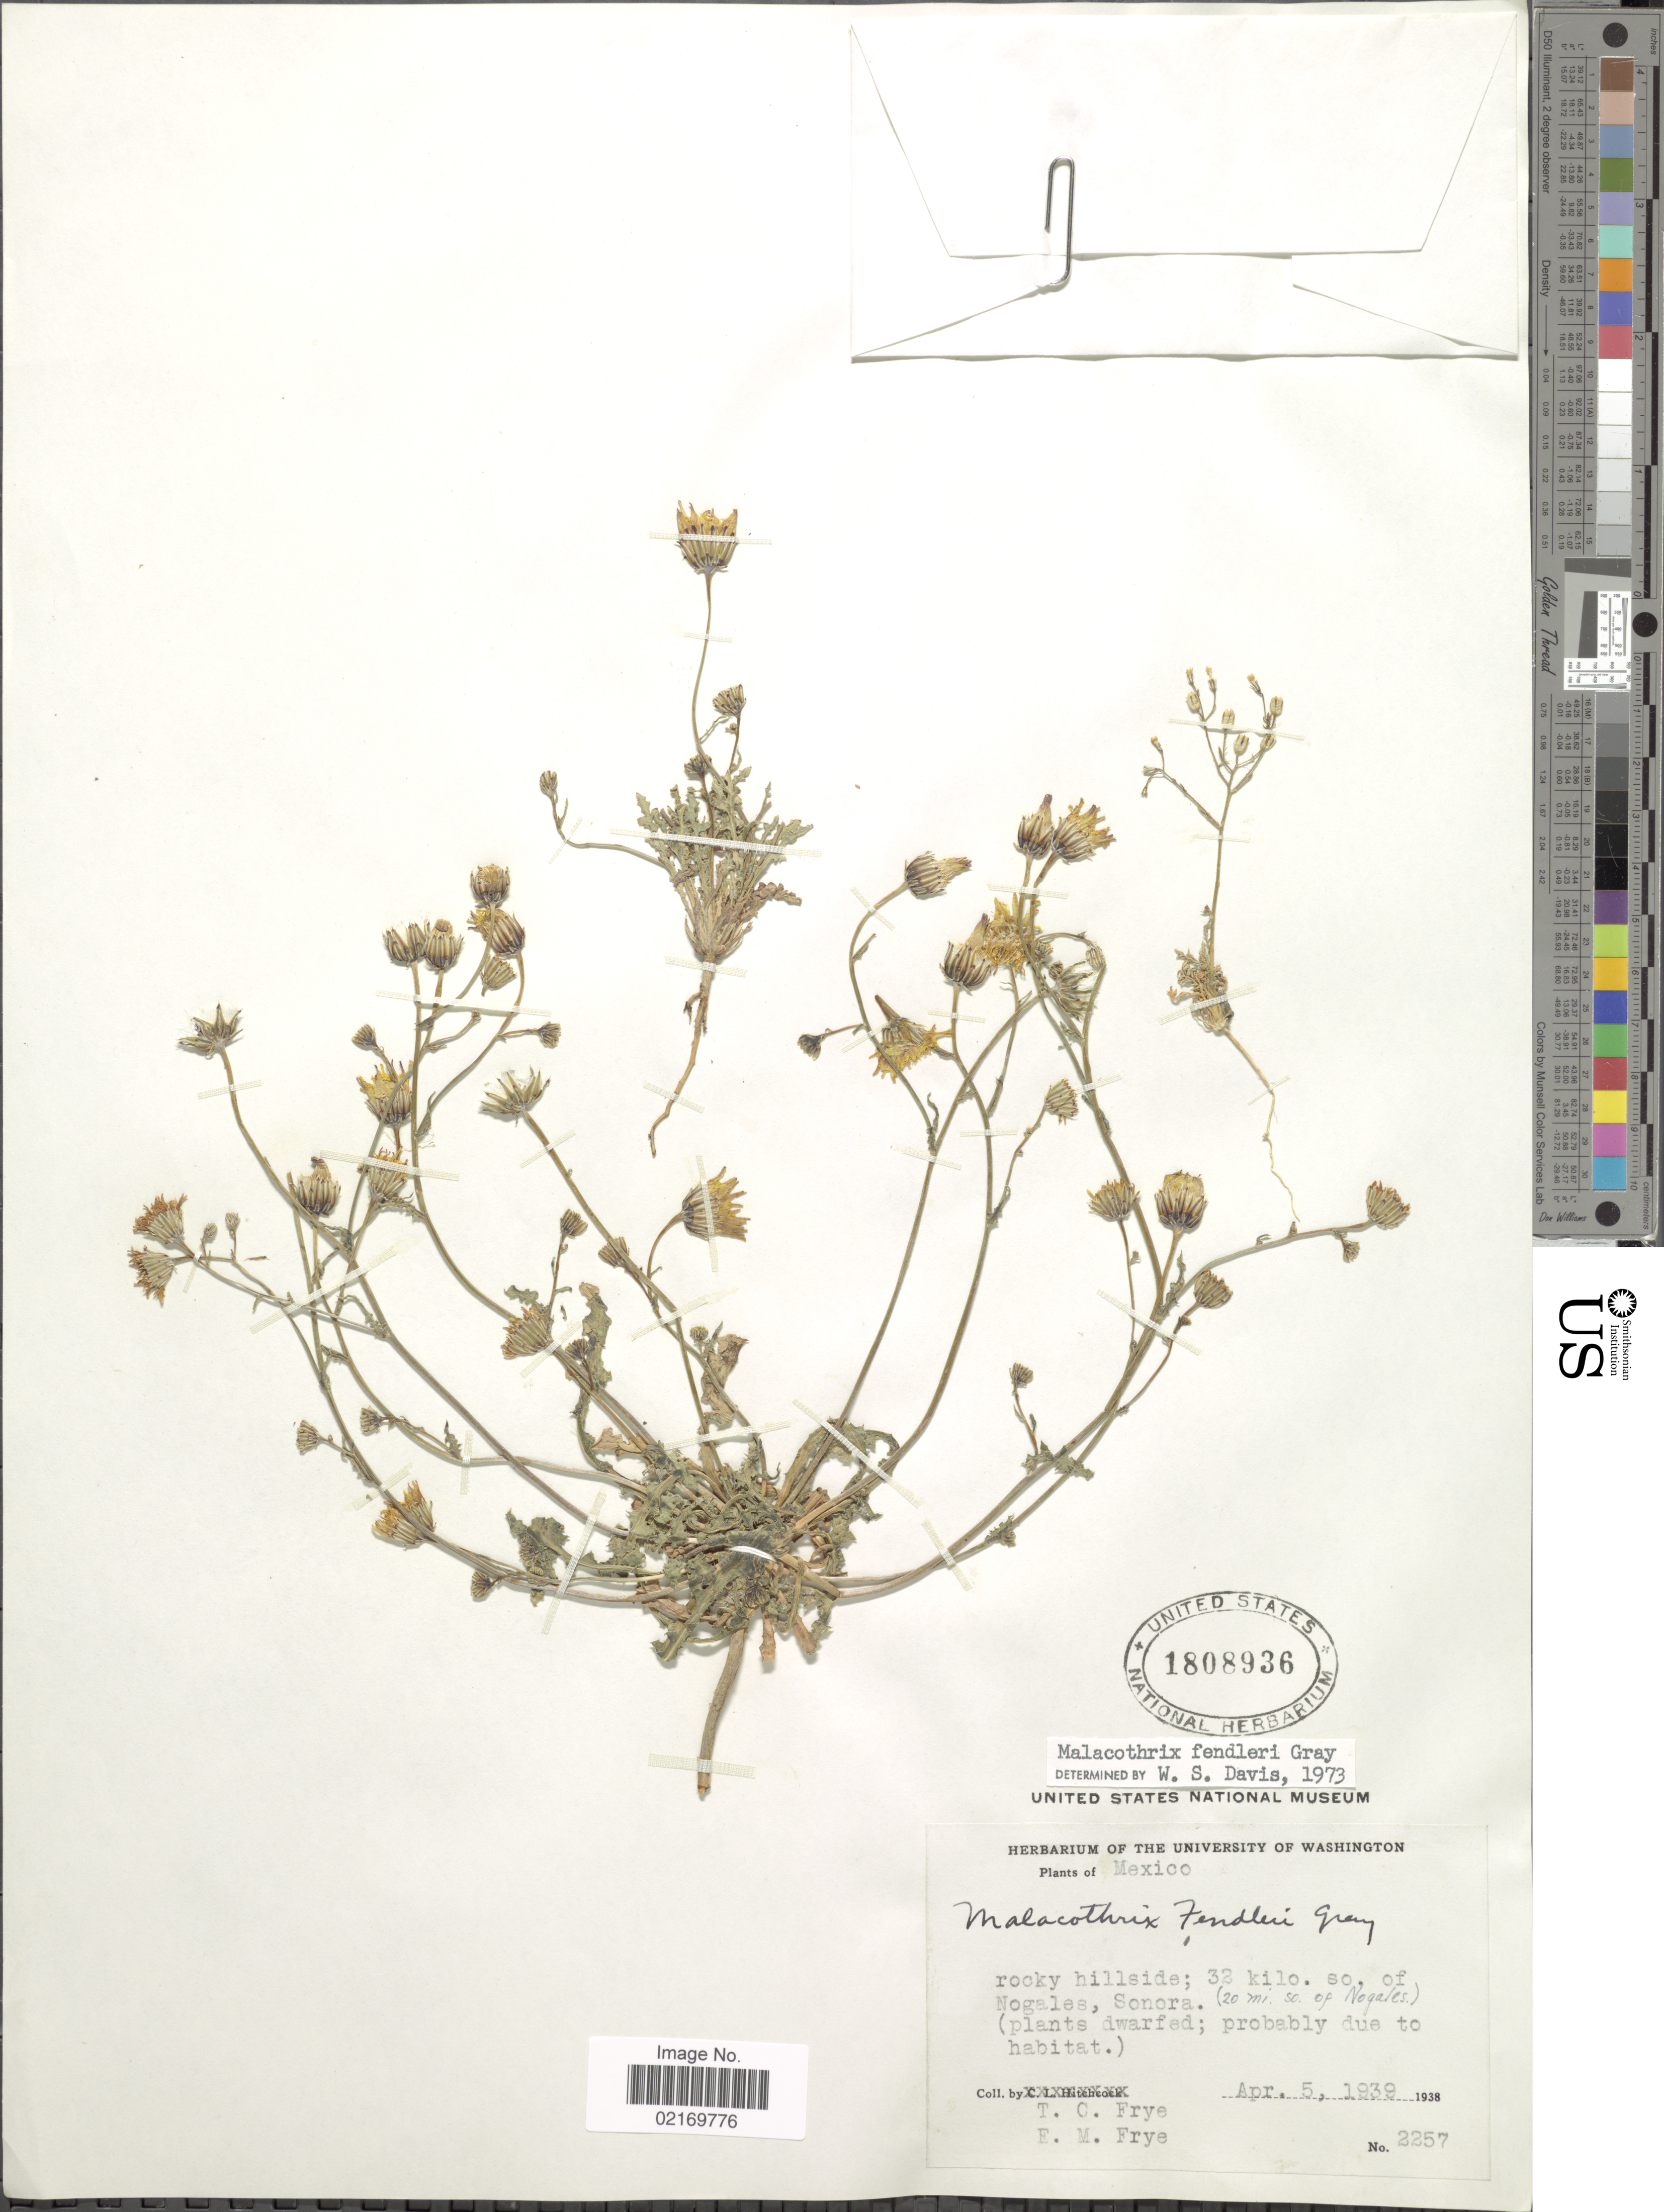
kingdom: Plantae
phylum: Tracheophyta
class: Magnoliopsida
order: Asterales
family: Asteraceae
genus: Malacothrix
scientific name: Malacothrix fendleri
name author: A. Gray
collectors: T. C. Frye & E. Frye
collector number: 2257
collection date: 1939-04-05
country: Mexico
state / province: Sonora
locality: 32 kilo. si. of Nogales (20 mi. SO. of Nogales)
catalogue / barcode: US 1808936